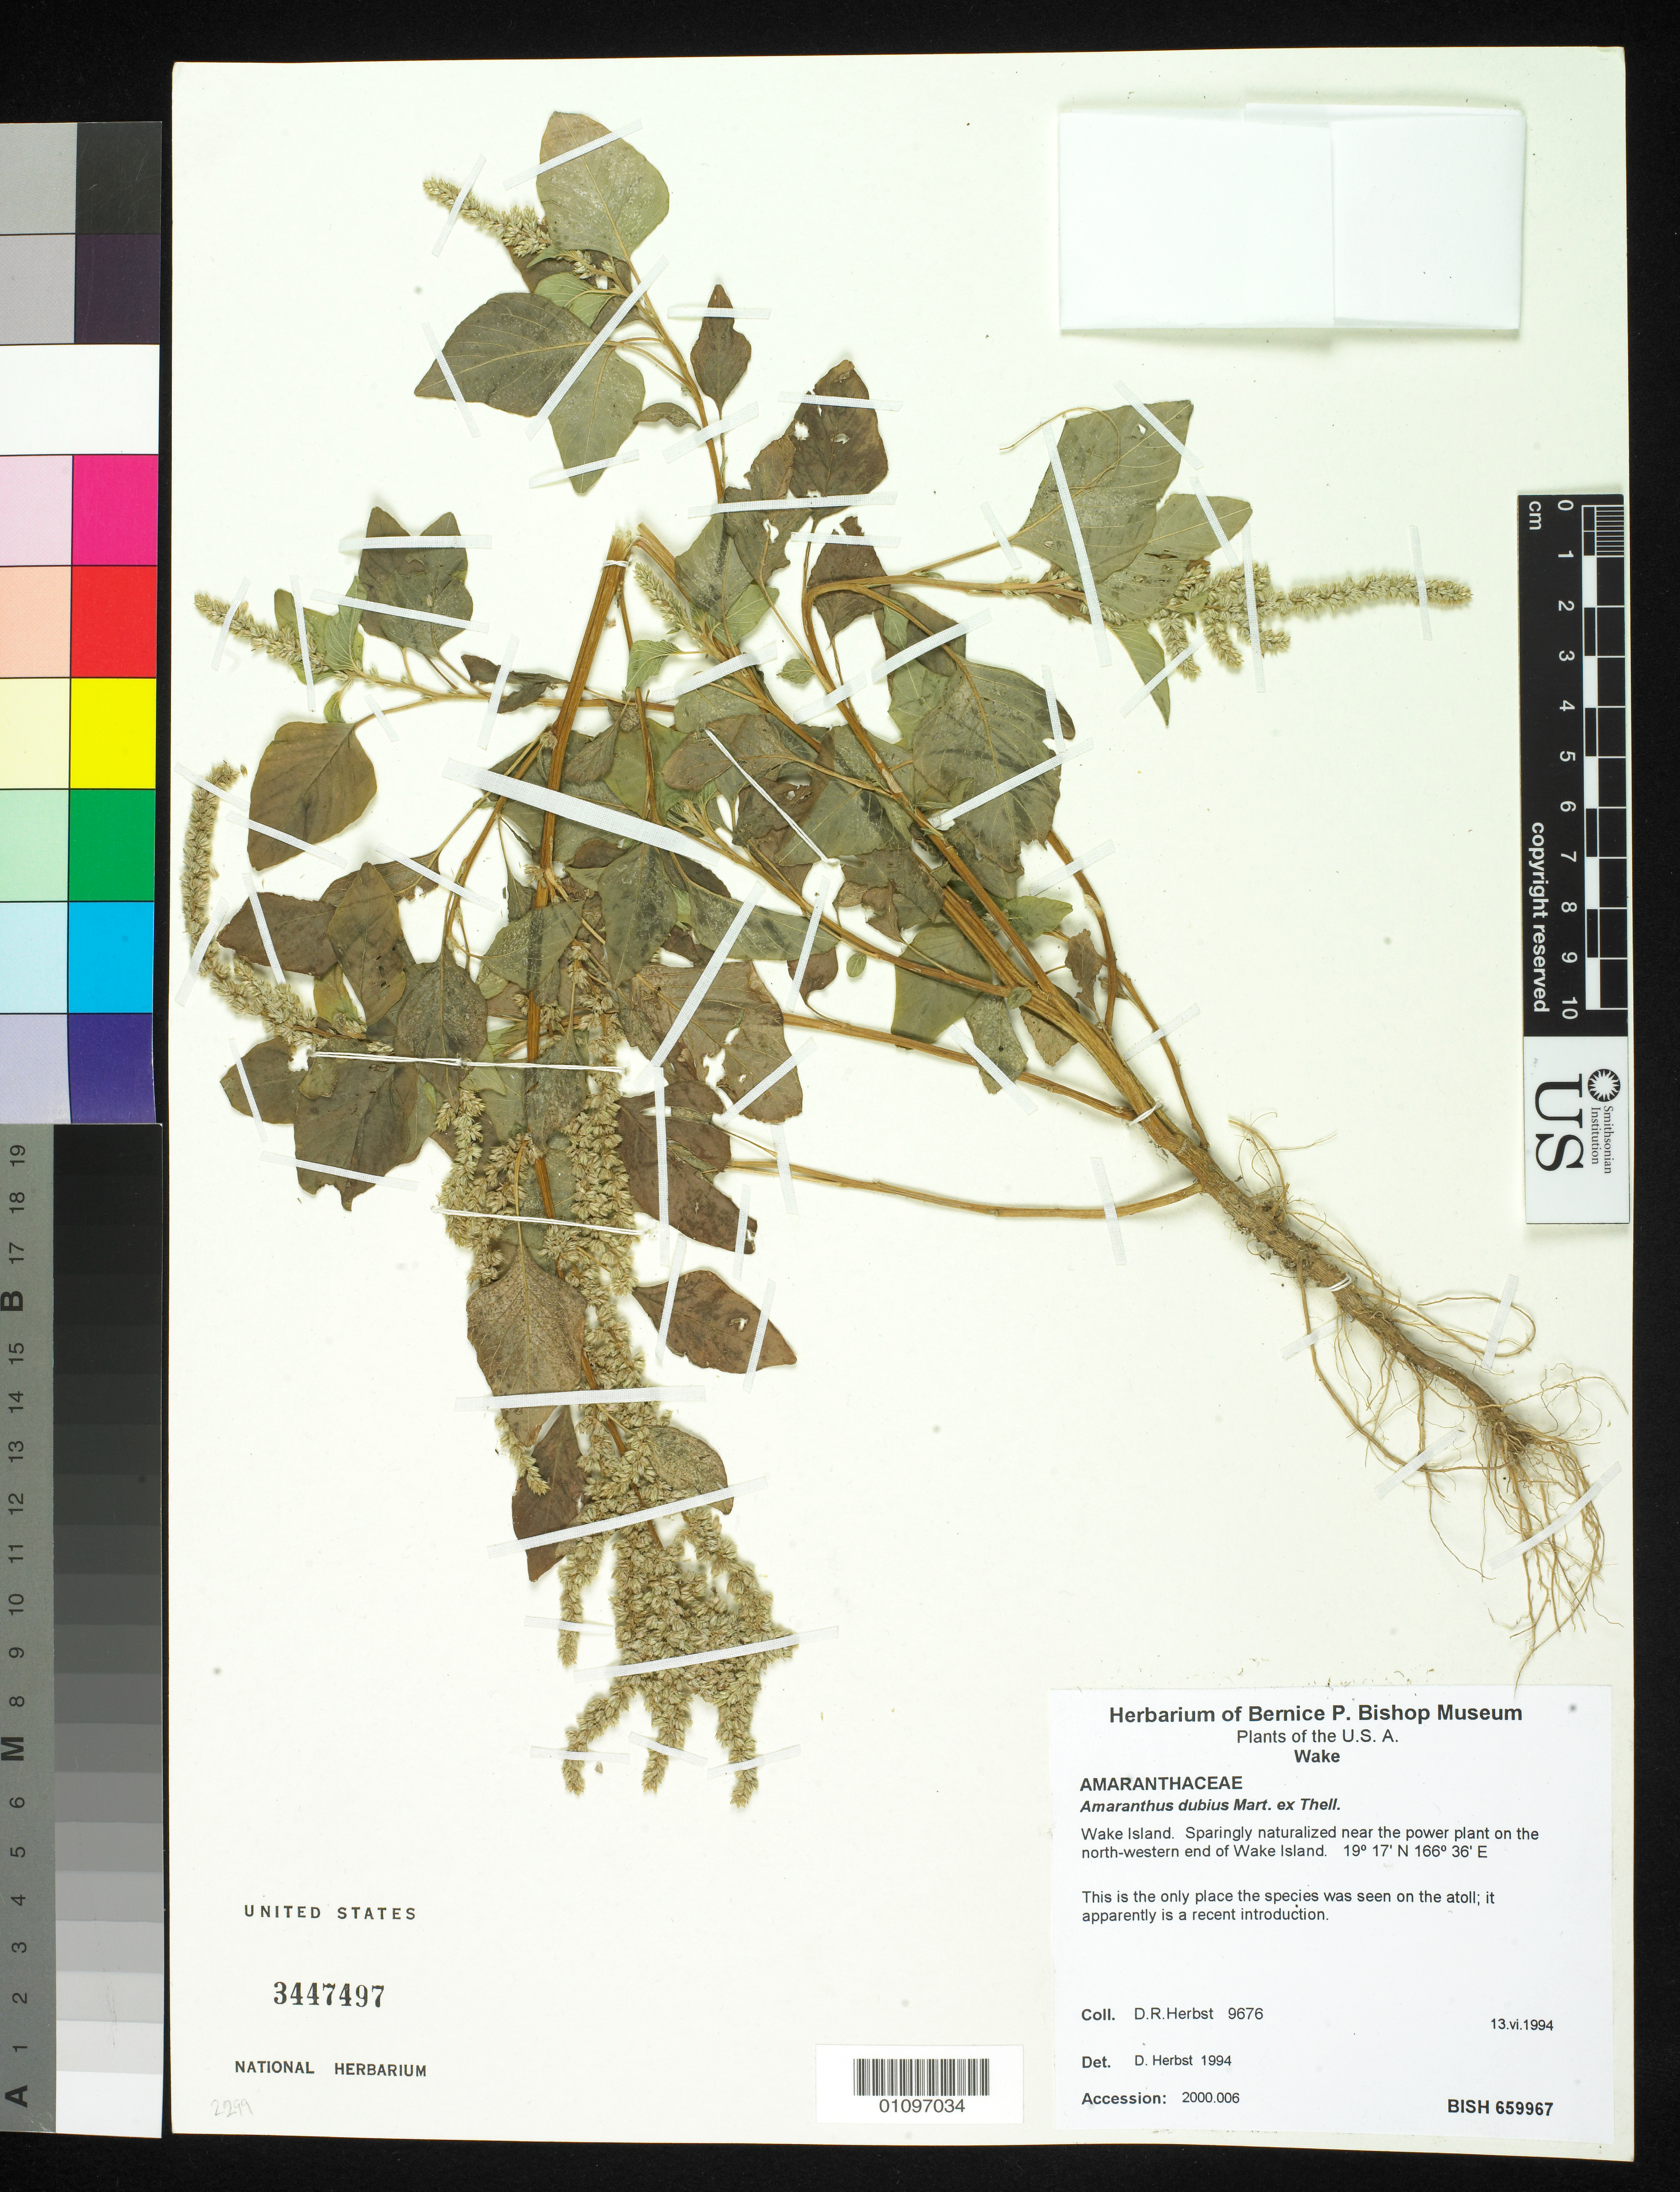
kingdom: Plantae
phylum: Tracheophyta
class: Magnoliopsida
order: Caryophyllales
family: Amaranthaceae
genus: Amaranthus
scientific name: Amaranthus dubius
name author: Mart. ex Thell.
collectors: D. R. Herbst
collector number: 9676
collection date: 1994-06-13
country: U.S. Administered Pacific Islands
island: Wake Atoll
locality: Near the power plant on the NW end of Wake Islet.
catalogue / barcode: US 3447497